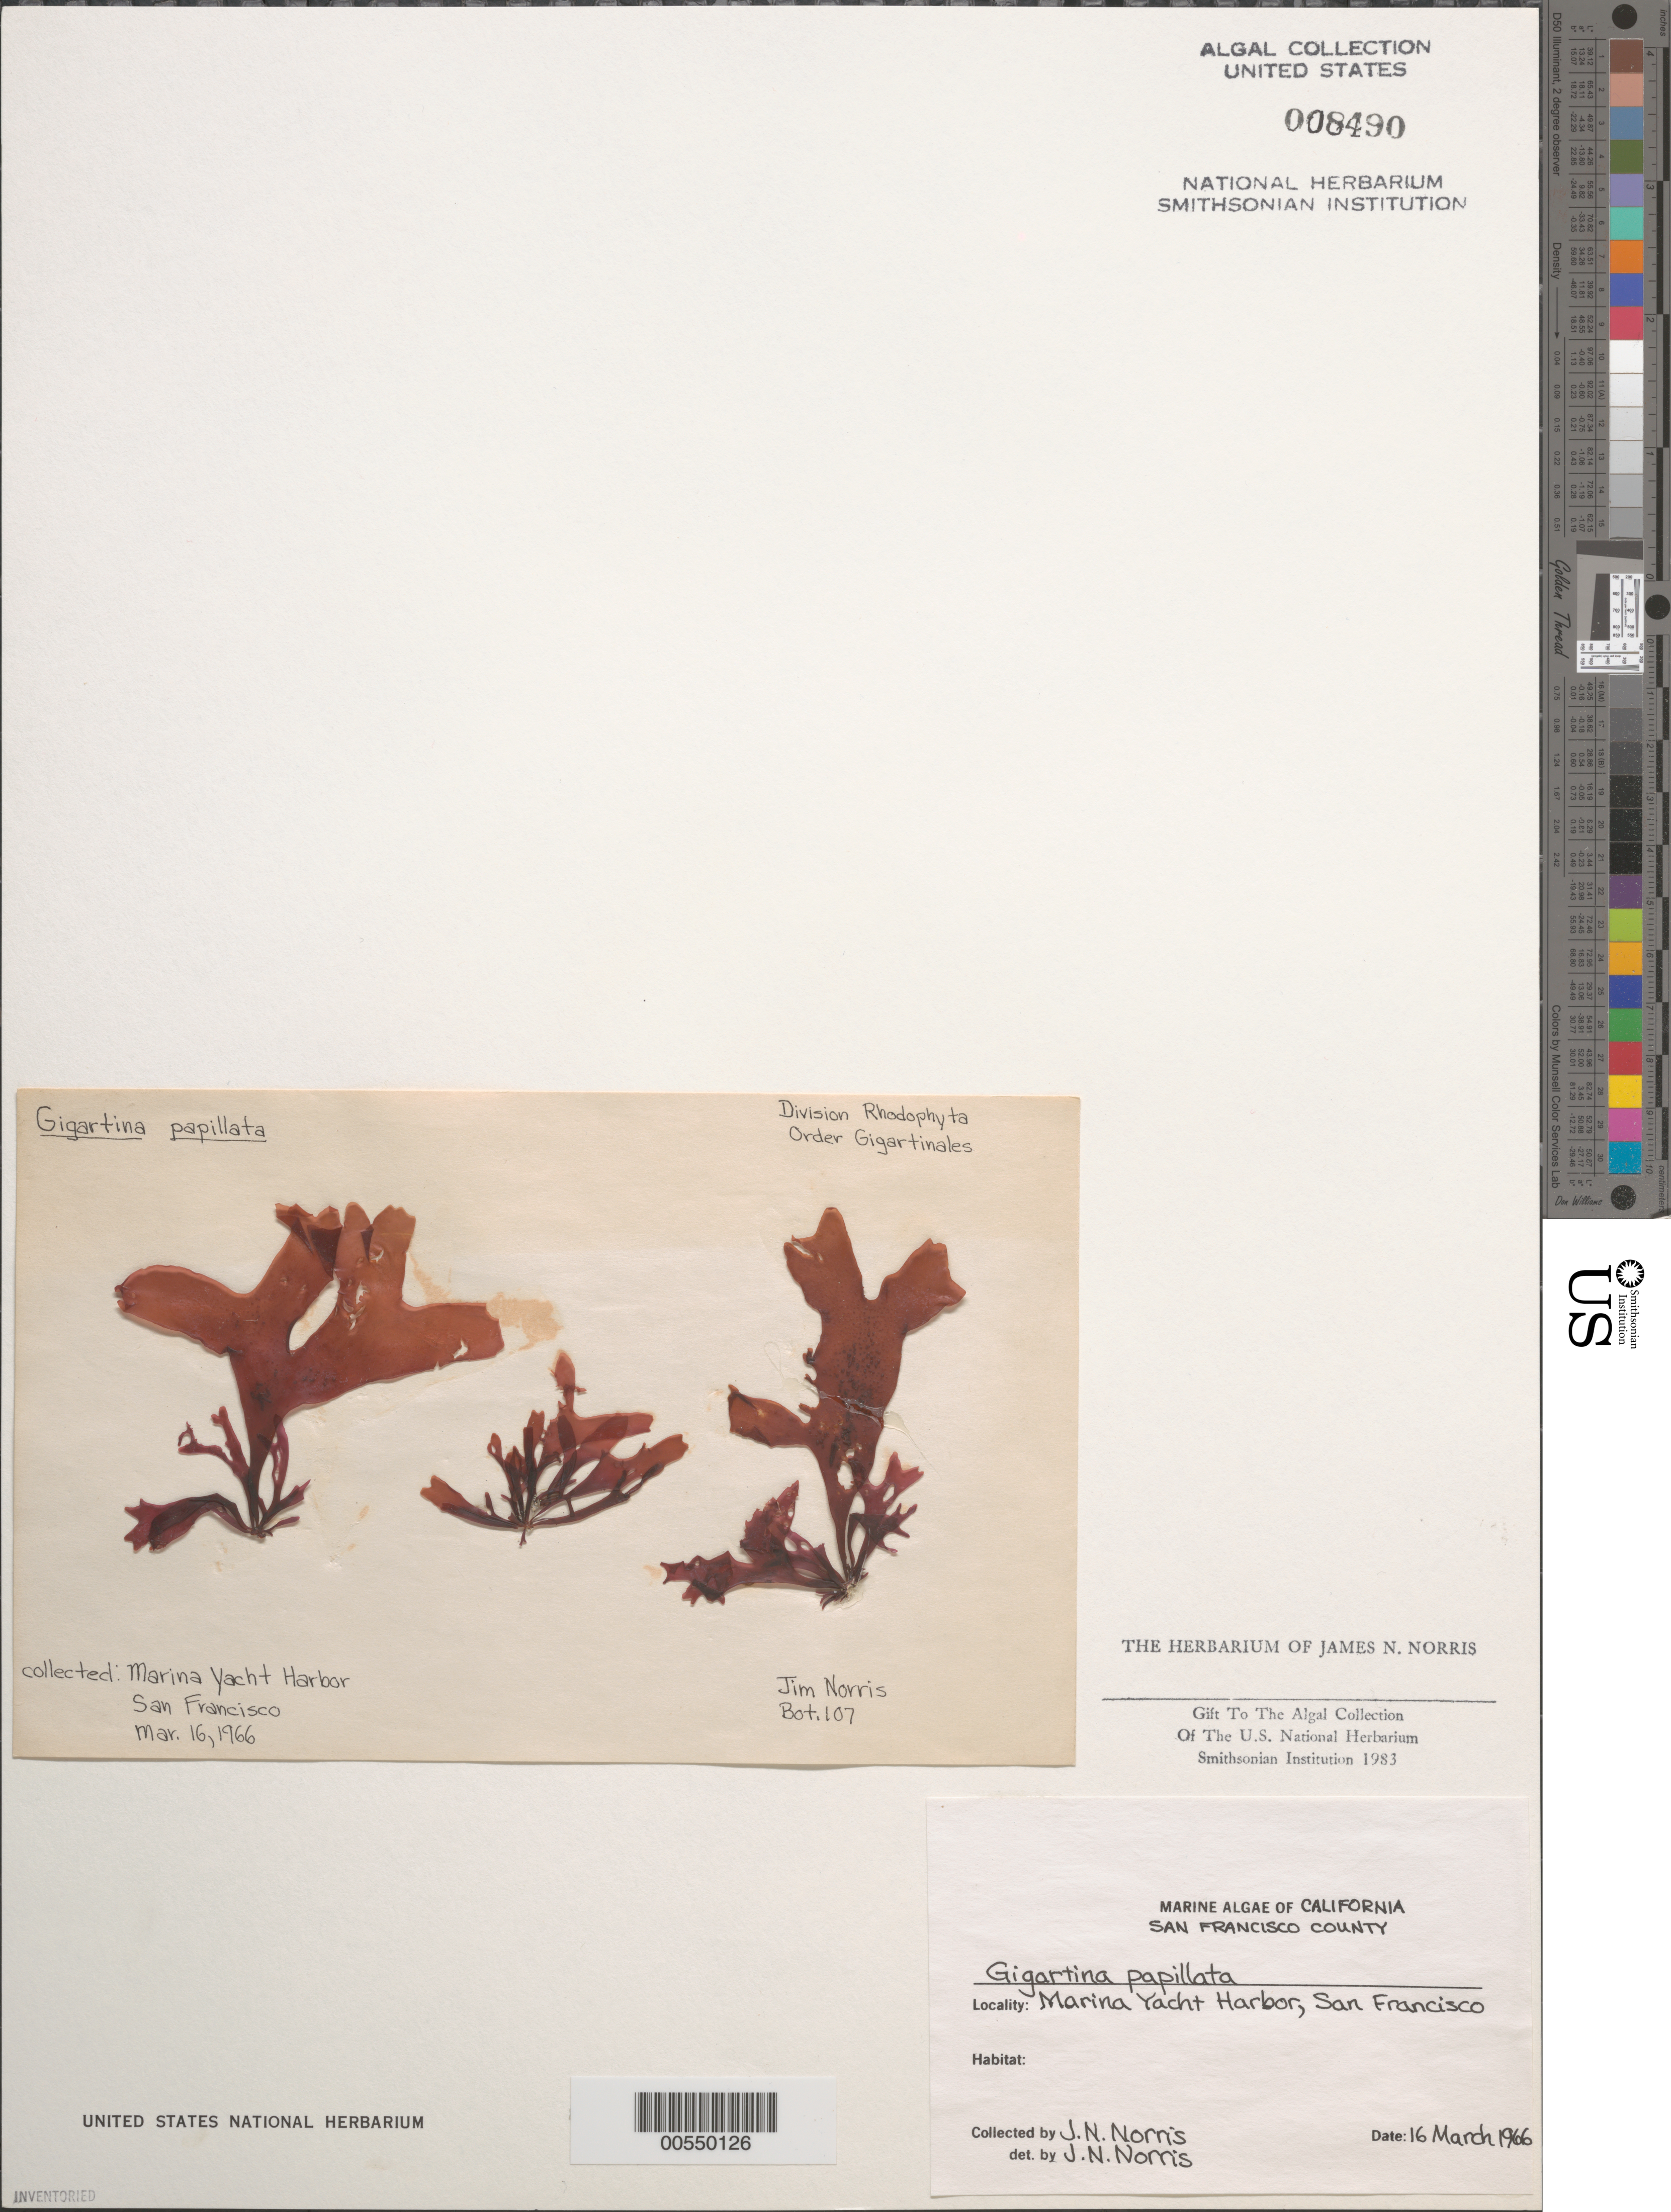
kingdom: Plantae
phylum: Rhodophyta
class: Florideophyceae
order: Gigartinales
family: Phyllophoraceae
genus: Mastocarpus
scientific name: Mastocarpus papillatus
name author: (C. Agardh) Kütz.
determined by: Algae name updating Project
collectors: J. N. Norris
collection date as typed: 16 Mar 1966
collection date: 1966-03-16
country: United States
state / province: California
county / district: San Francisco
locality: San Francisco, Marina Yacht Harbor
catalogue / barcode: US 8490